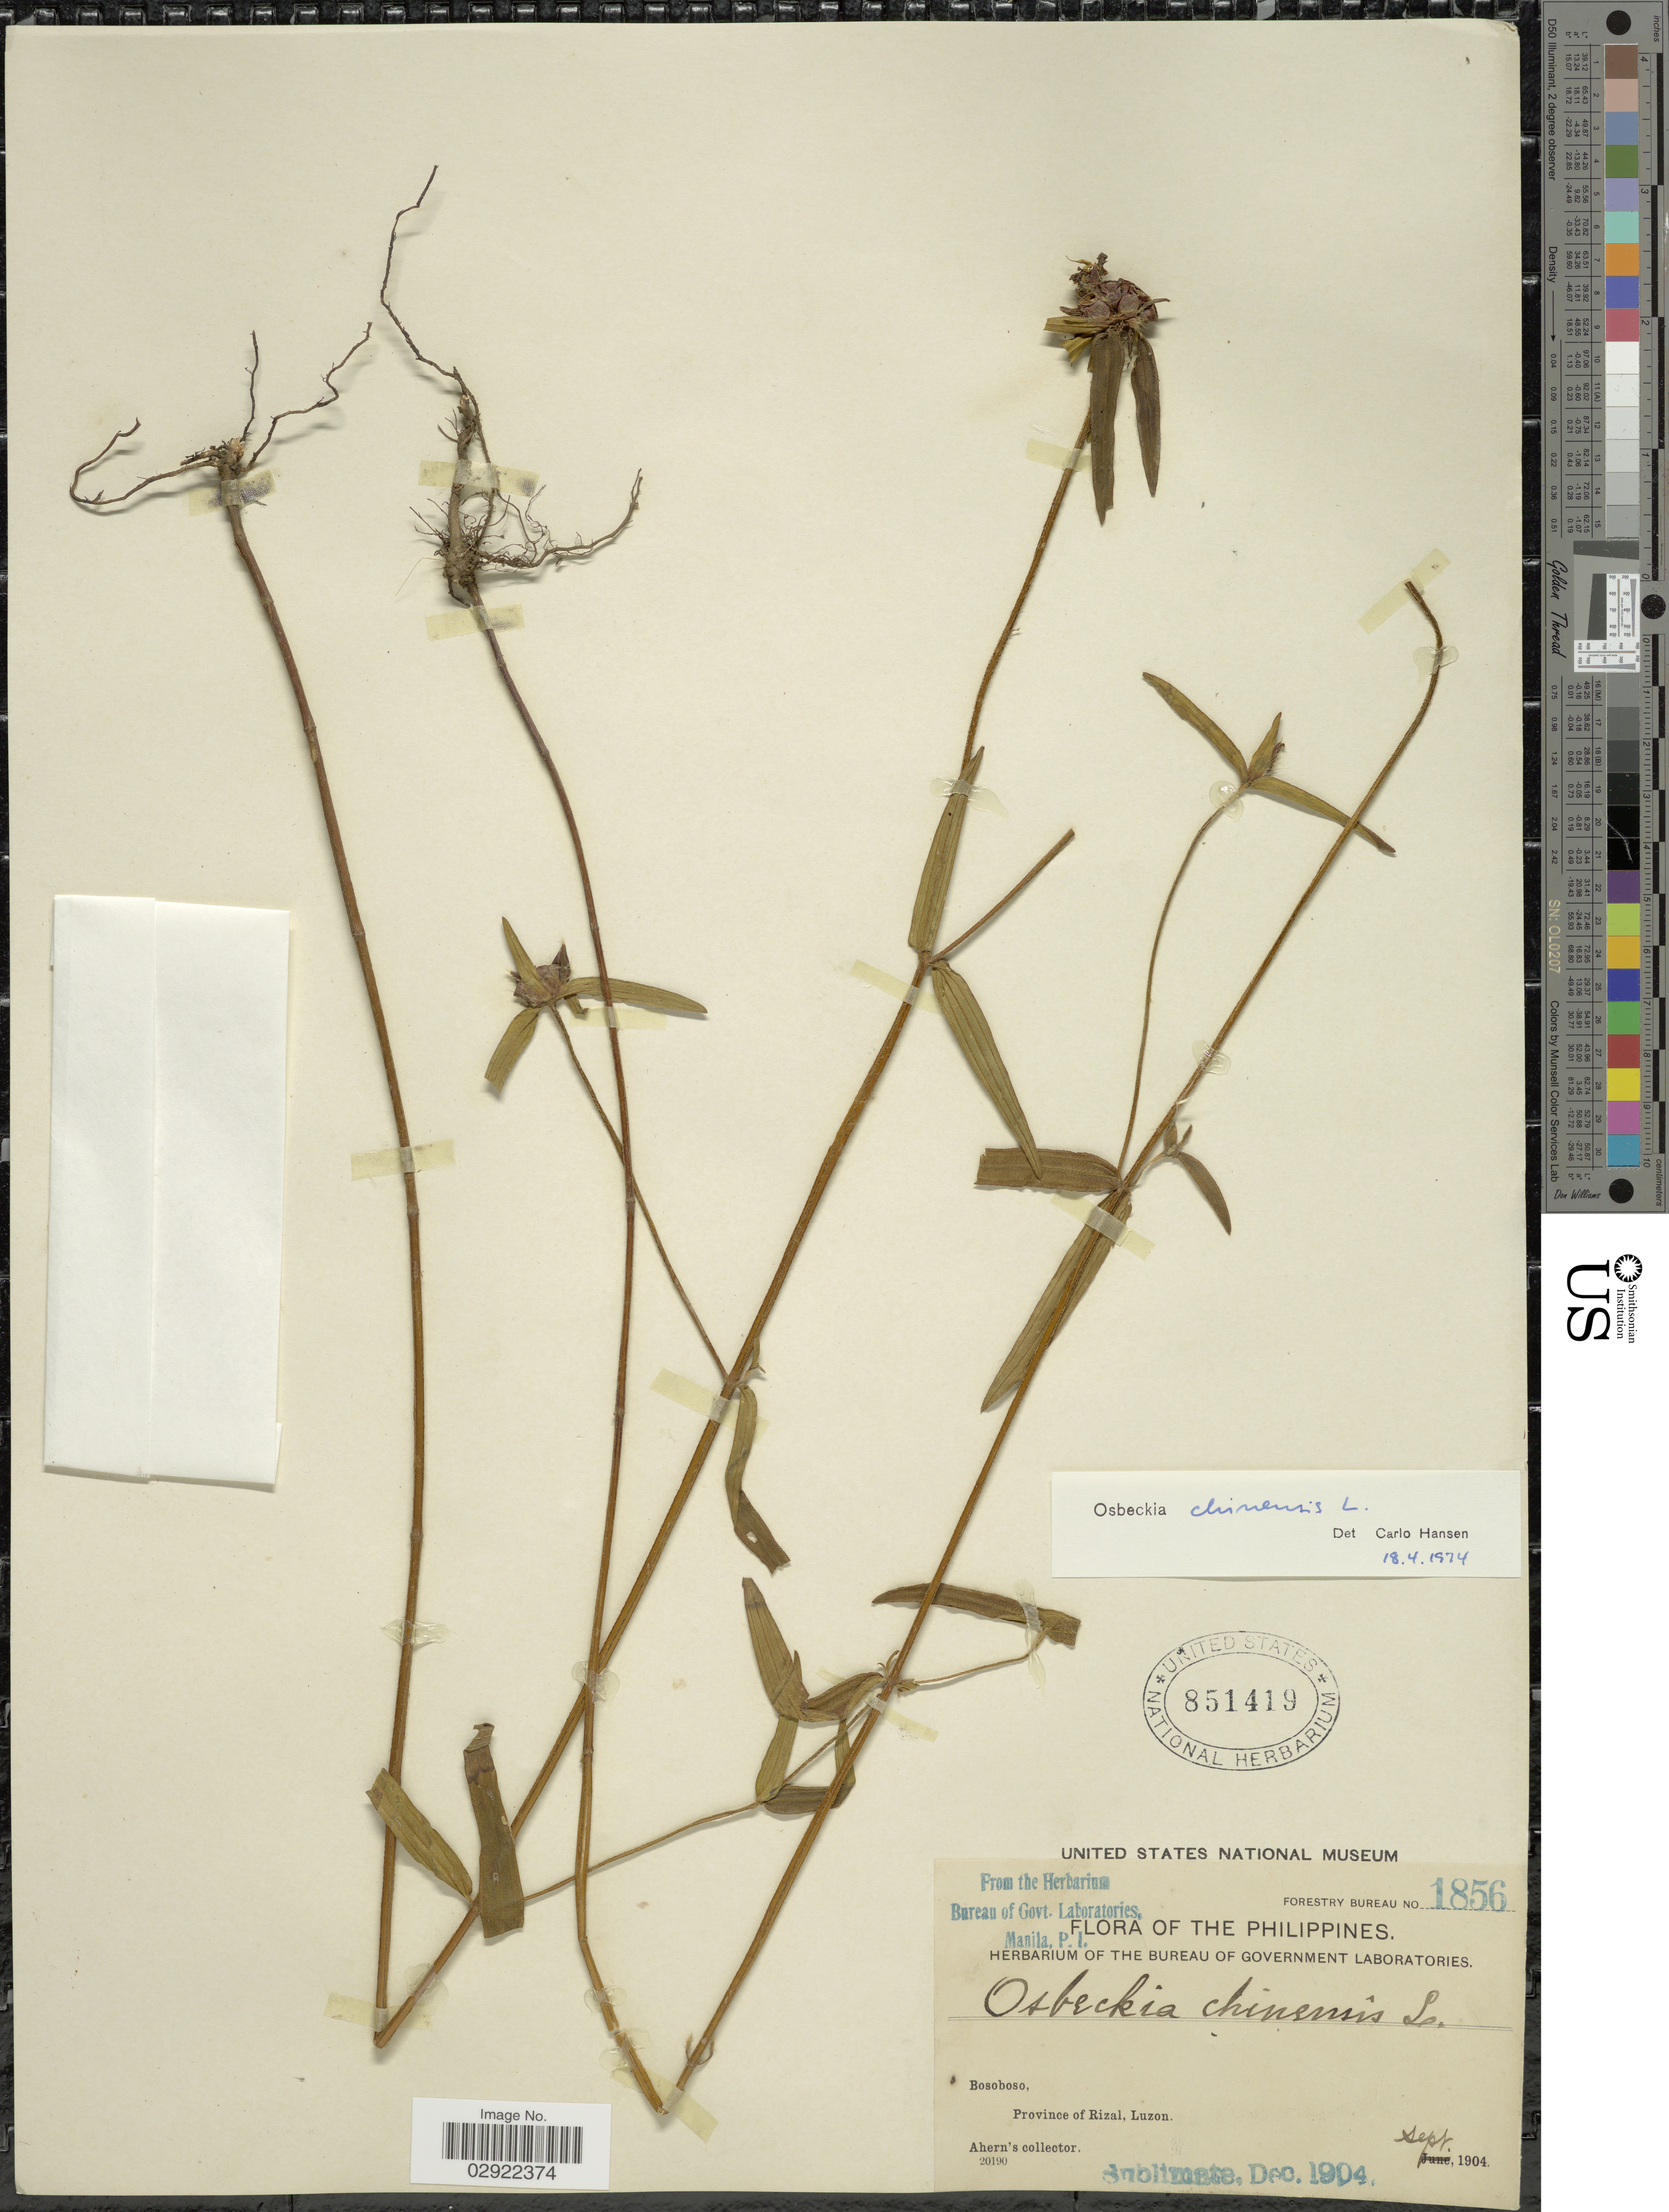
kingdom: Plantae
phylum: Tracheophyta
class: Magnoliopsida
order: Myrtales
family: Melastomataceae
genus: Osbeckia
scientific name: Osbeckia chinensis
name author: L.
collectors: Ahern's collector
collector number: Forestry Bureau 1856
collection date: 1904-09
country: Philippines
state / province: Calabarzon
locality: Bosoboso, Province of Rizal, Luzon.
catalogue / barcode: US 851419